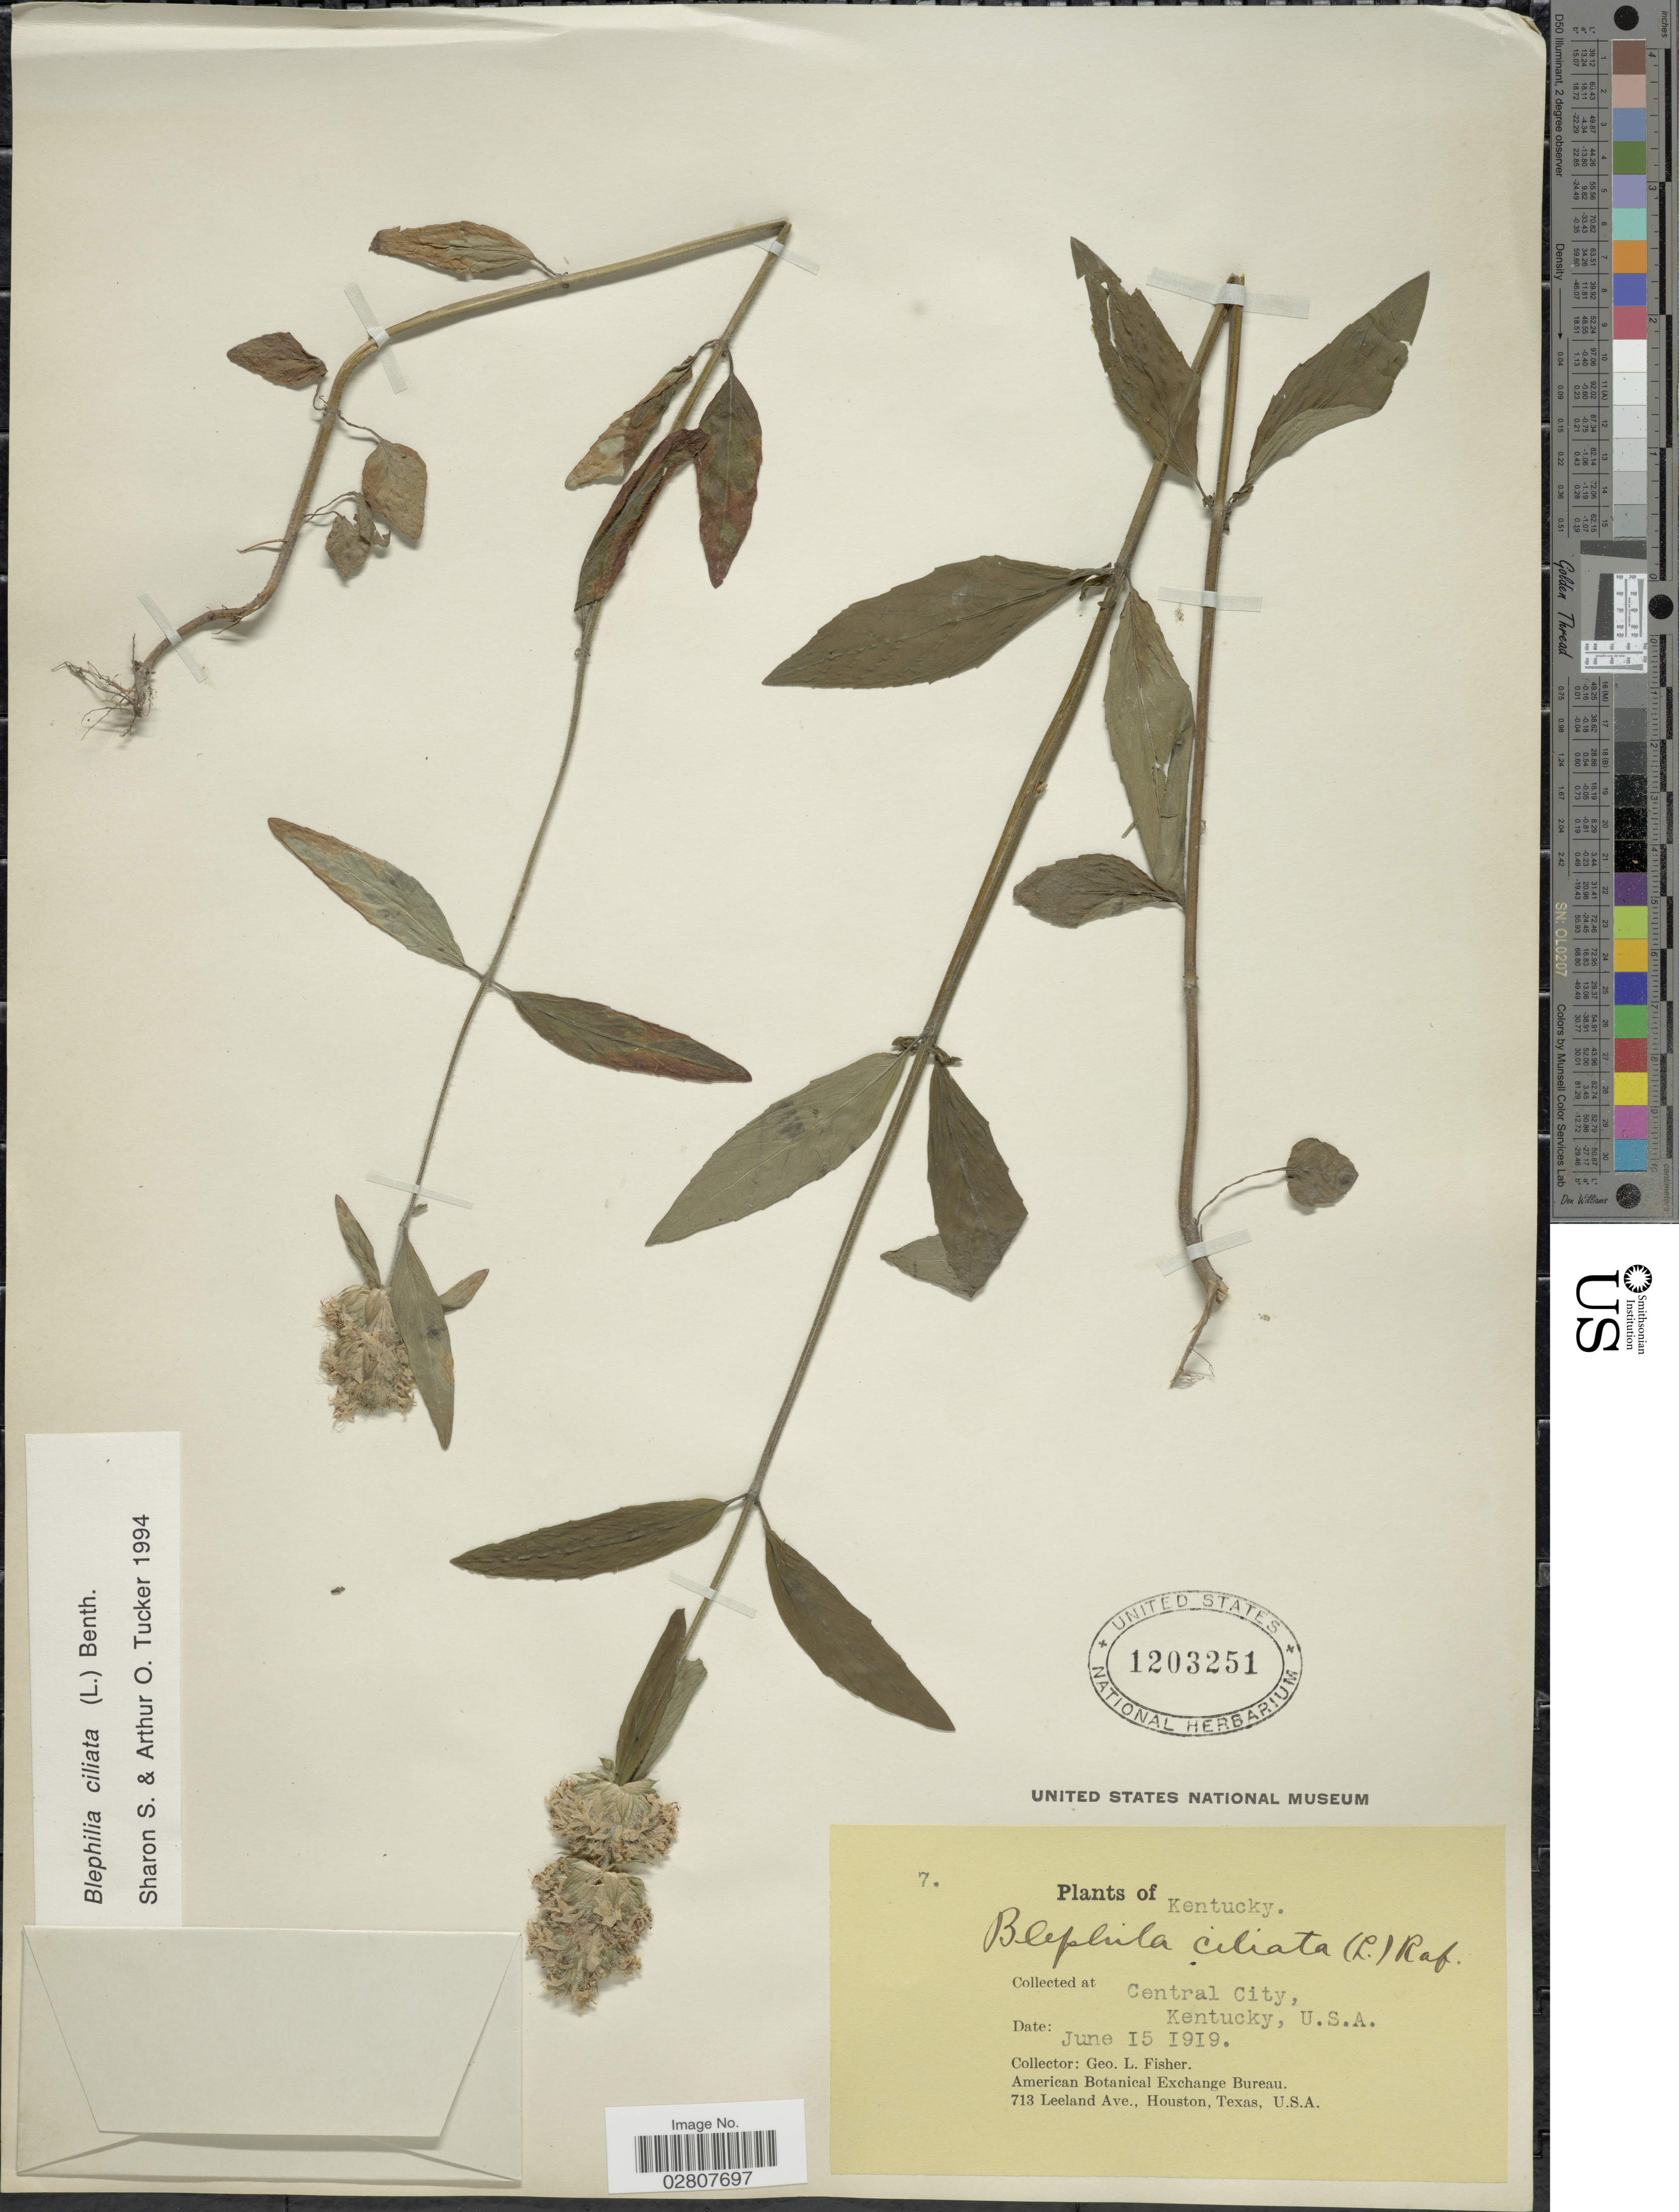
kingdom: Plantae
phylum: Tracheophyta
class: Magnoliopsida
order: Lamiales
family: Lamiaceae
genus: Blephilia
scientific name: Blephilia ciliata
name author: (L.) Raf. ex Benth.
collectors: G. L. Fisher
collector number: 7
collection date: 1919-06-15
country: United States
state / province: Kentucky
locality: Central City, U.S.A.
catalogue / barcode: US 1203251